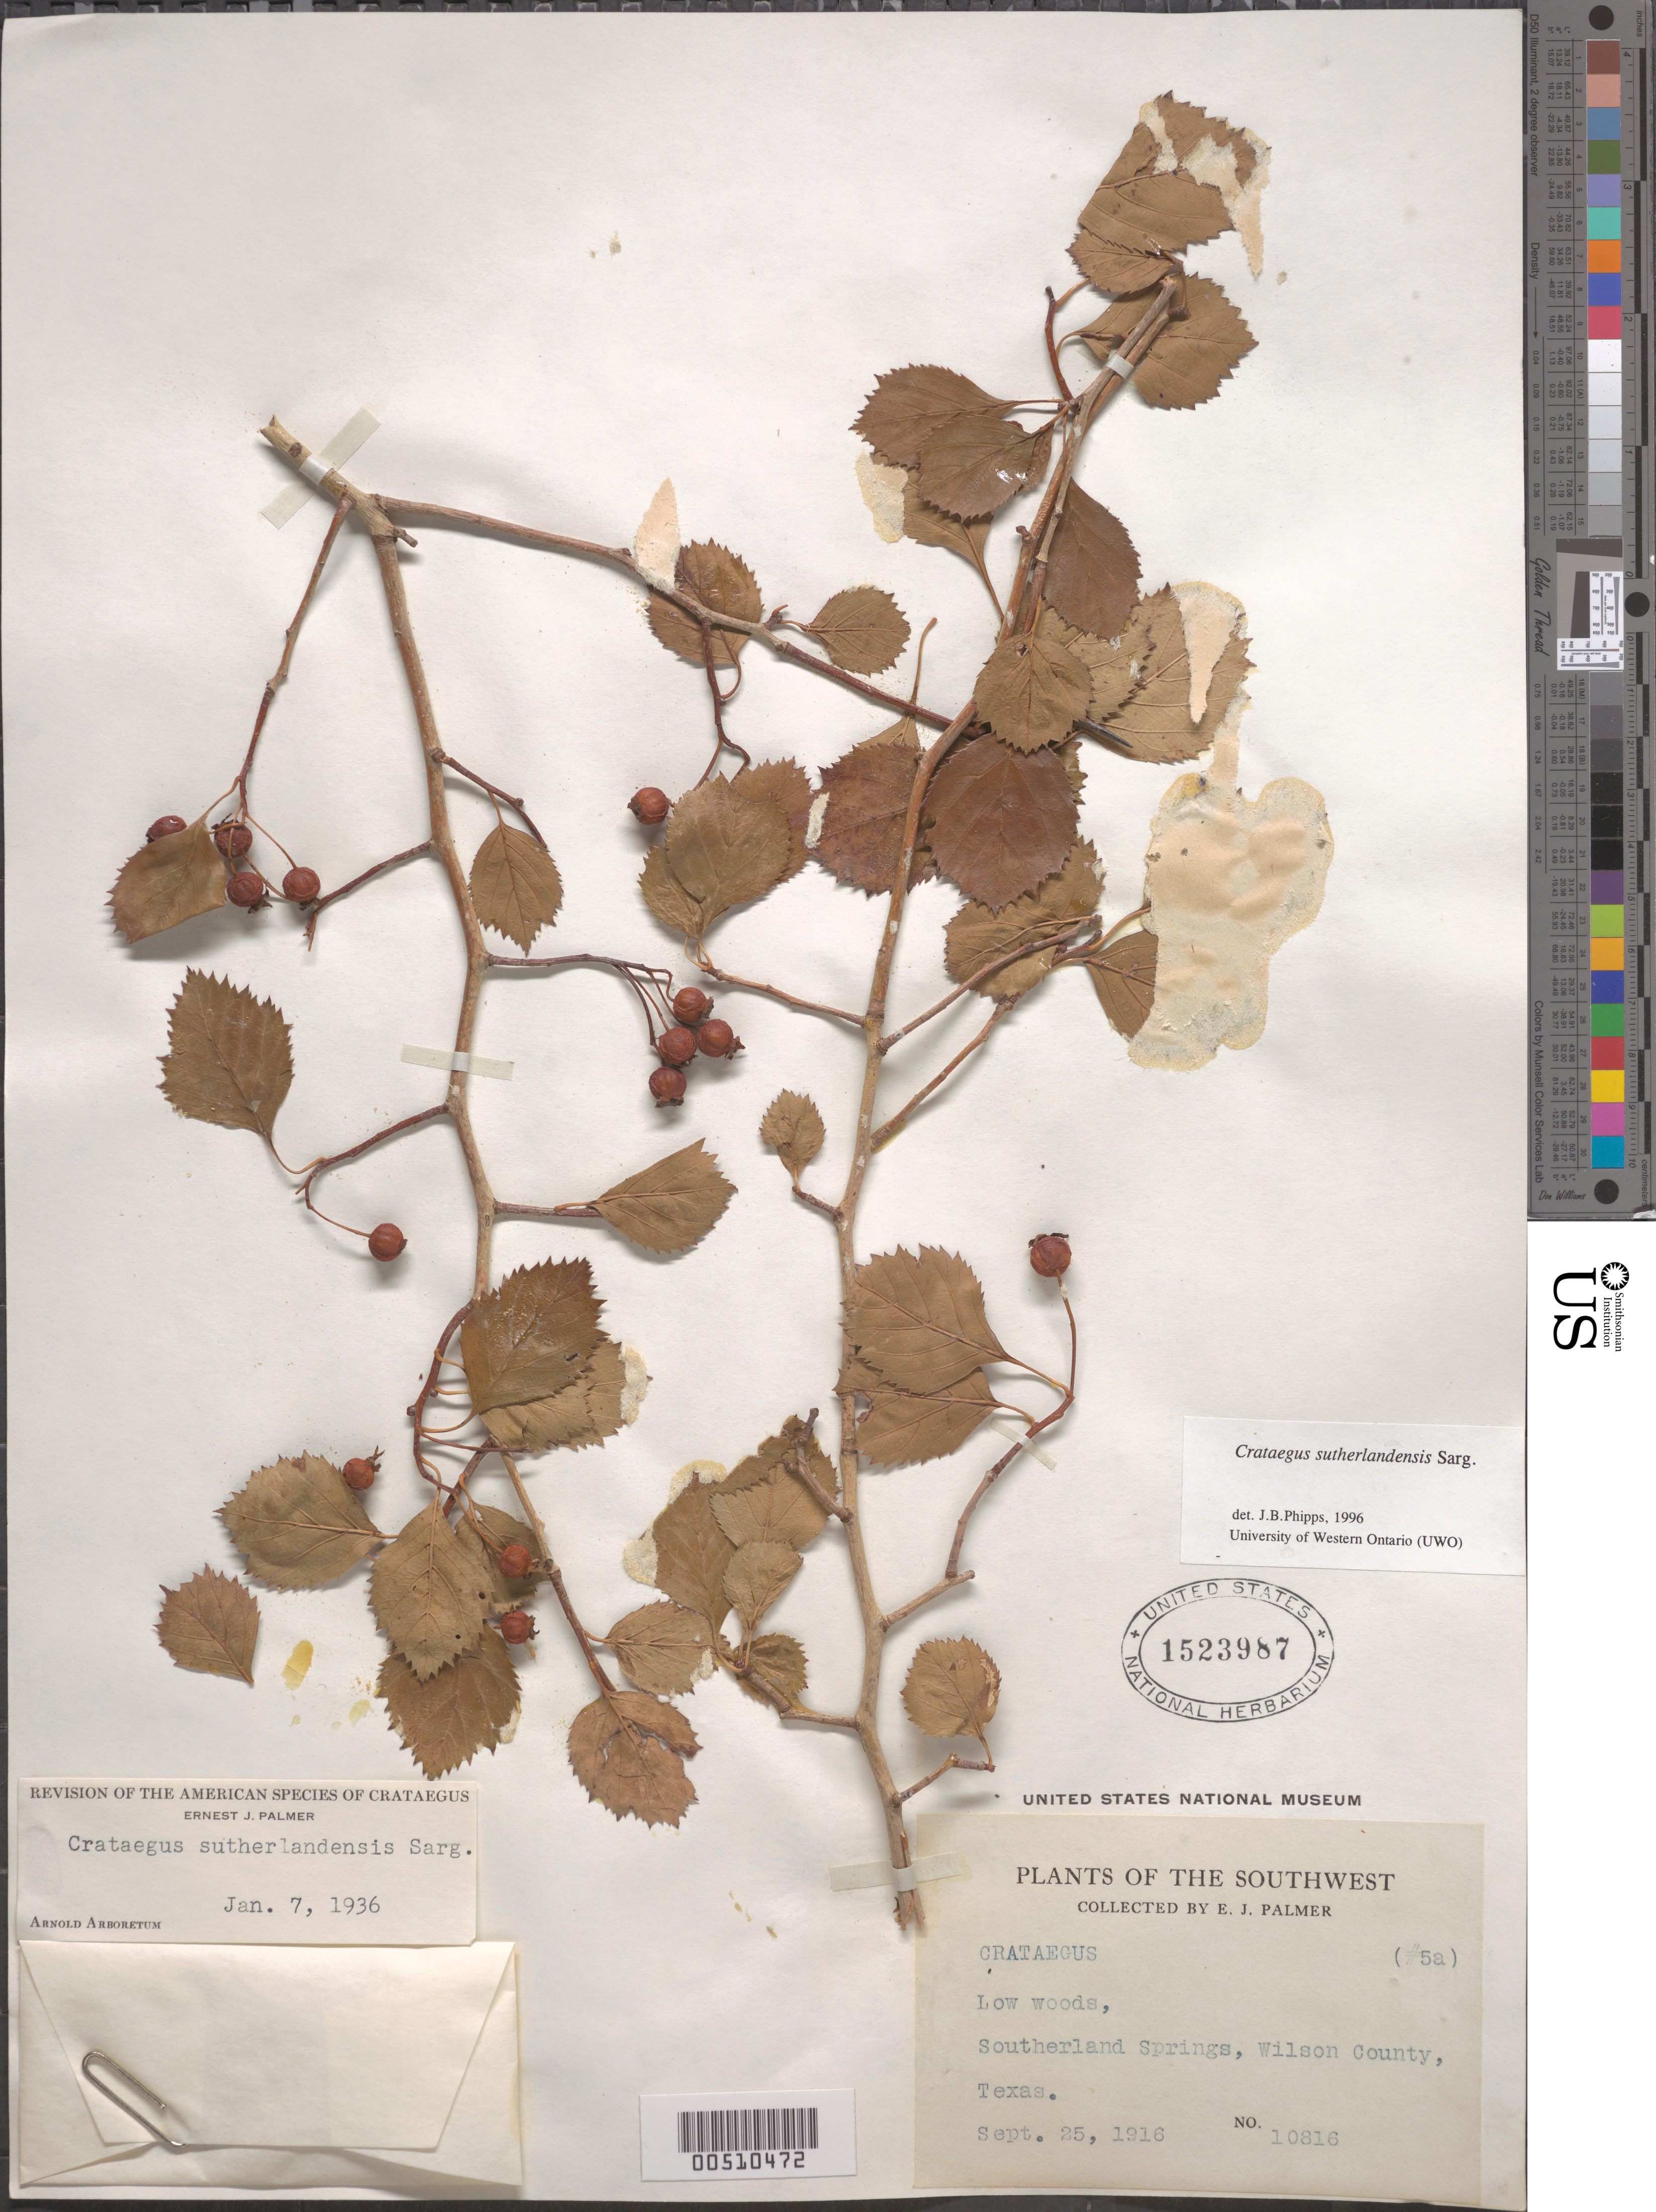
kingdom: Plantae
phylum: Tracheophyta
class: Magnoliopsida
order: Rosales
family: Rosaceae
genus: Crataegus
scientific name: Crataegus viridis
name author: L.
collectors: E. J. Palmer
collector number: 10816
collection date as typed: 25 Sep 1916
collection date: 1916-09-25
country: United States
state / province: Texas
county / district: Wilson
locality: Southerland Springs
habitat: Low woods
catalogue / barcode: US 1523987